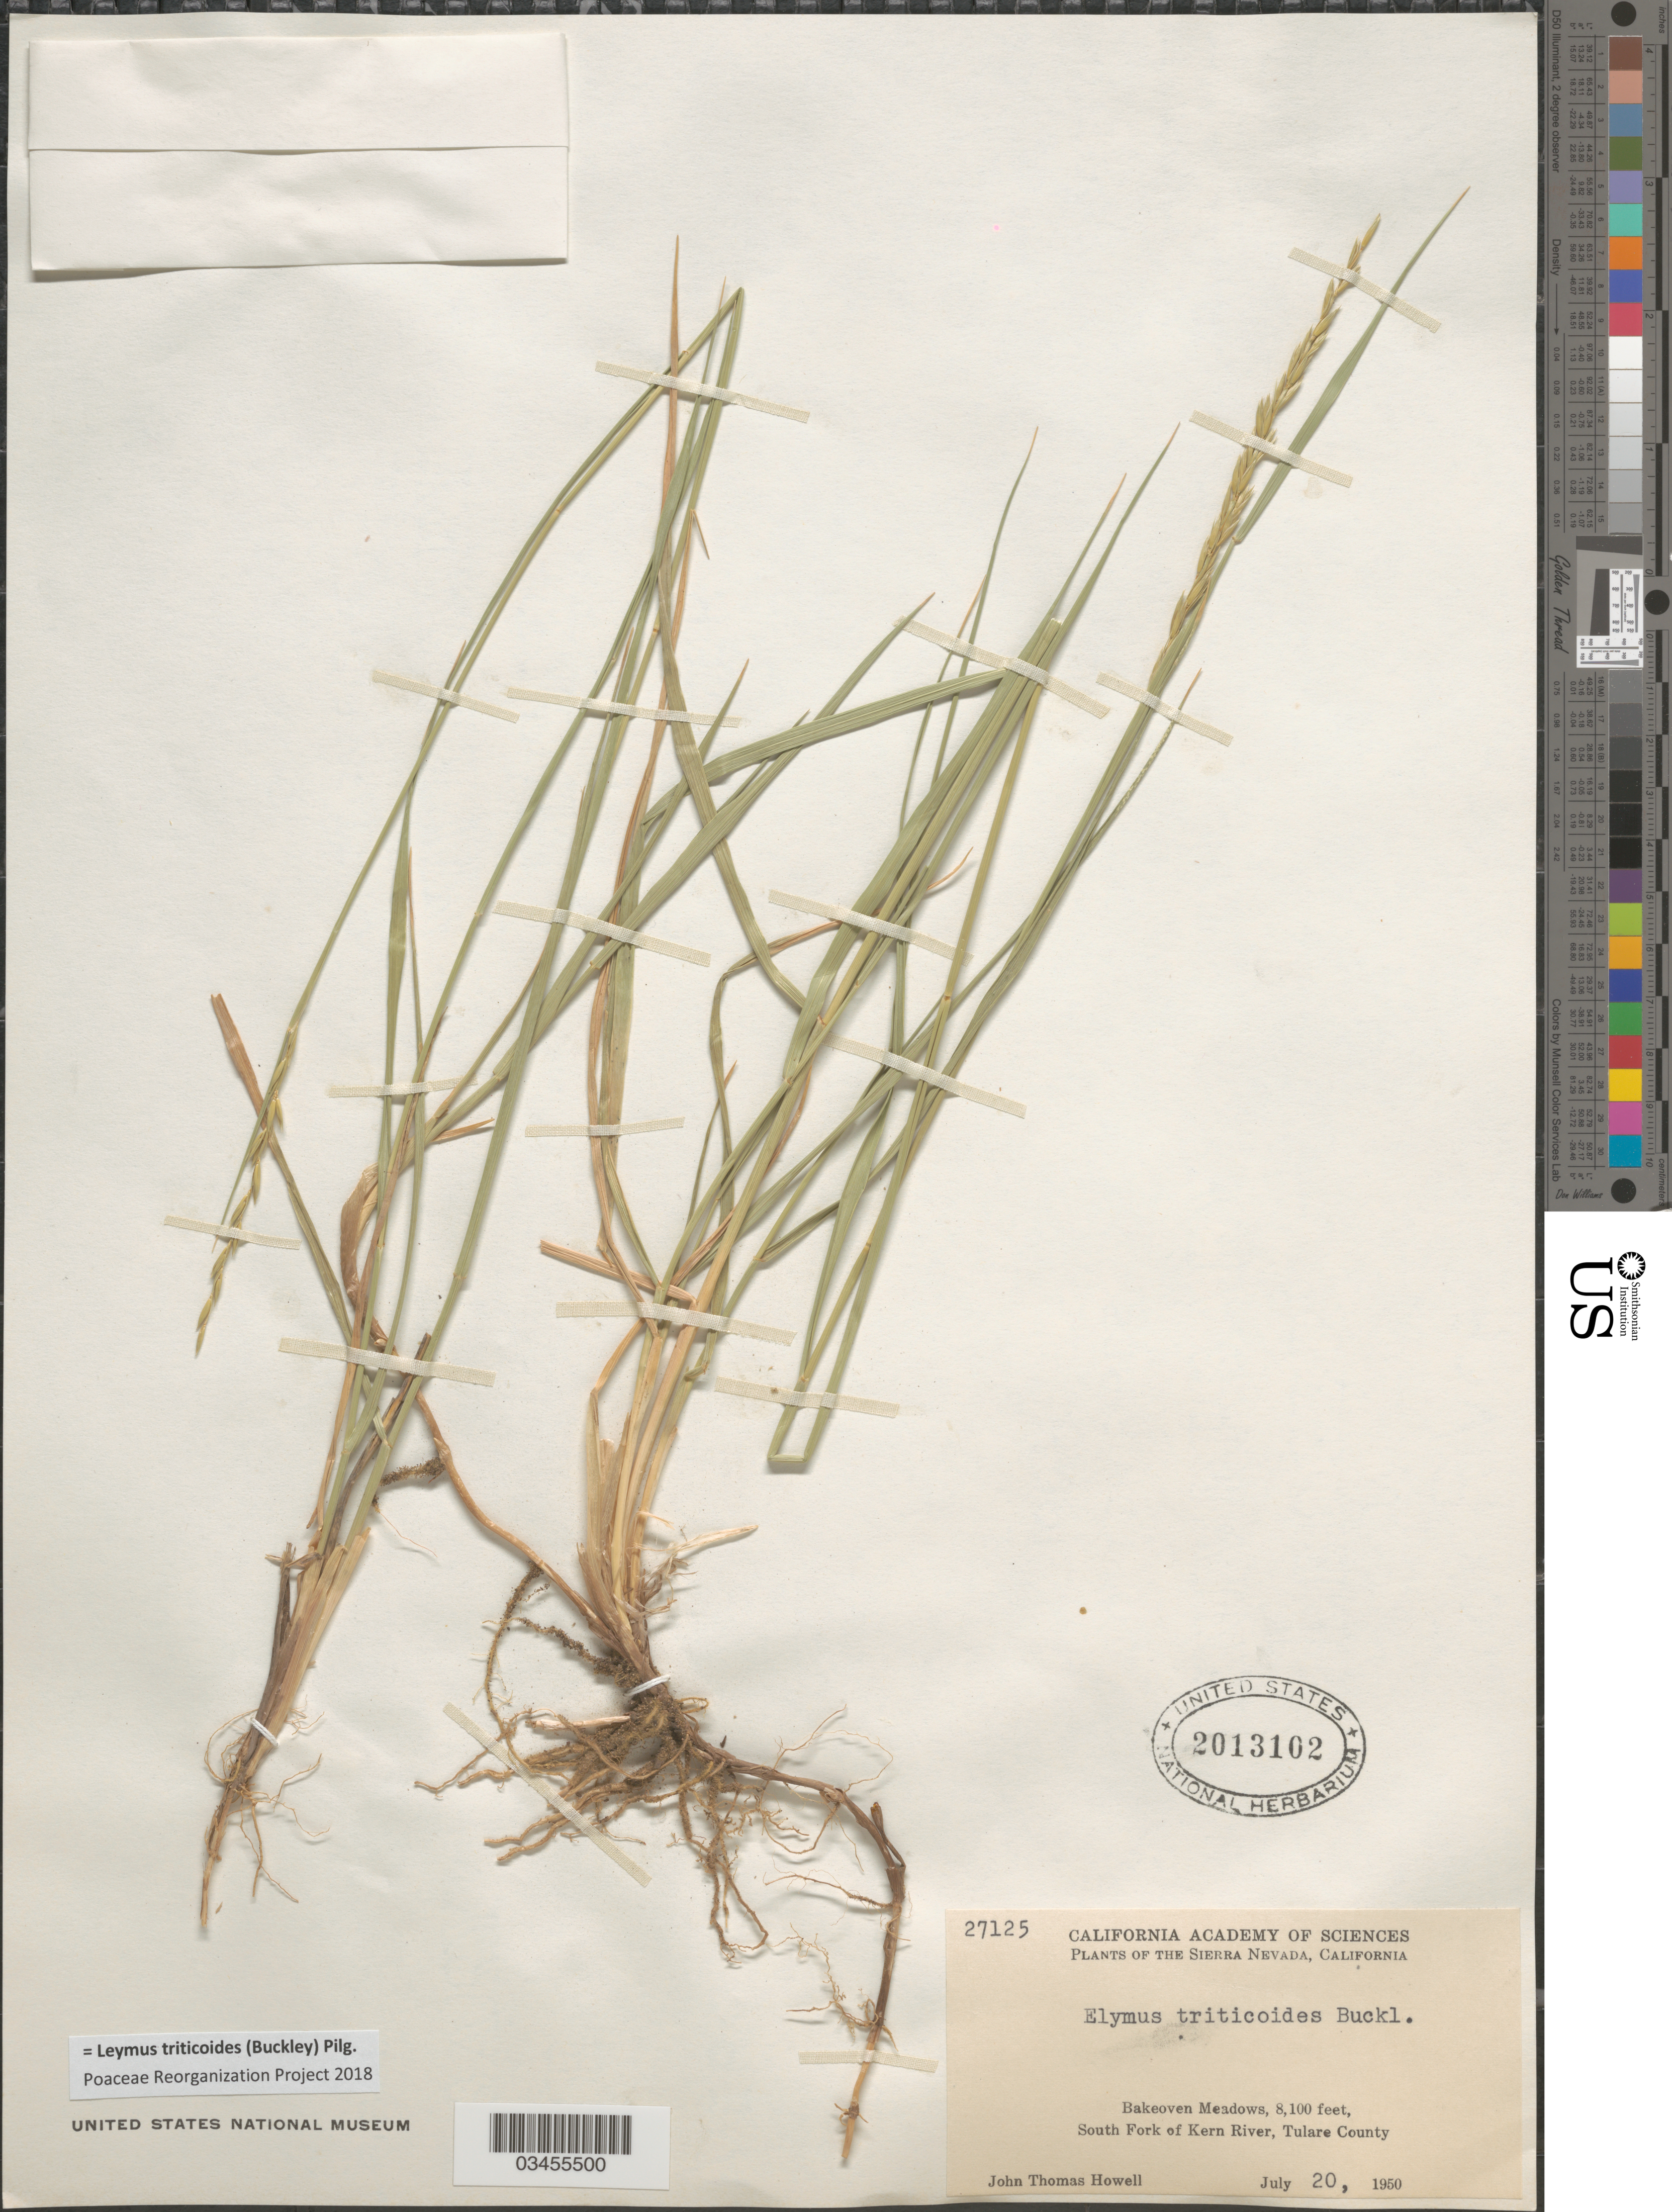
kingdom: Plantae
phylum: Tracheophyta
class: Liliopsida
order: Poales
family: Poaceae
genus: Leymus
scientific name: Leymus triticoides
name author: (Buckley) Pilg.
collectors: J. T. Howell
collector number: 27125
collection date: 1950-07-20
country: United States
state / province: California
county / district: Tulare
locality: The Sierra Nevada. Bakeoven Meadows, South Fork of Kern River, Tulare County.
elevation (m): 2469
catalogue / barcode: US 2013102